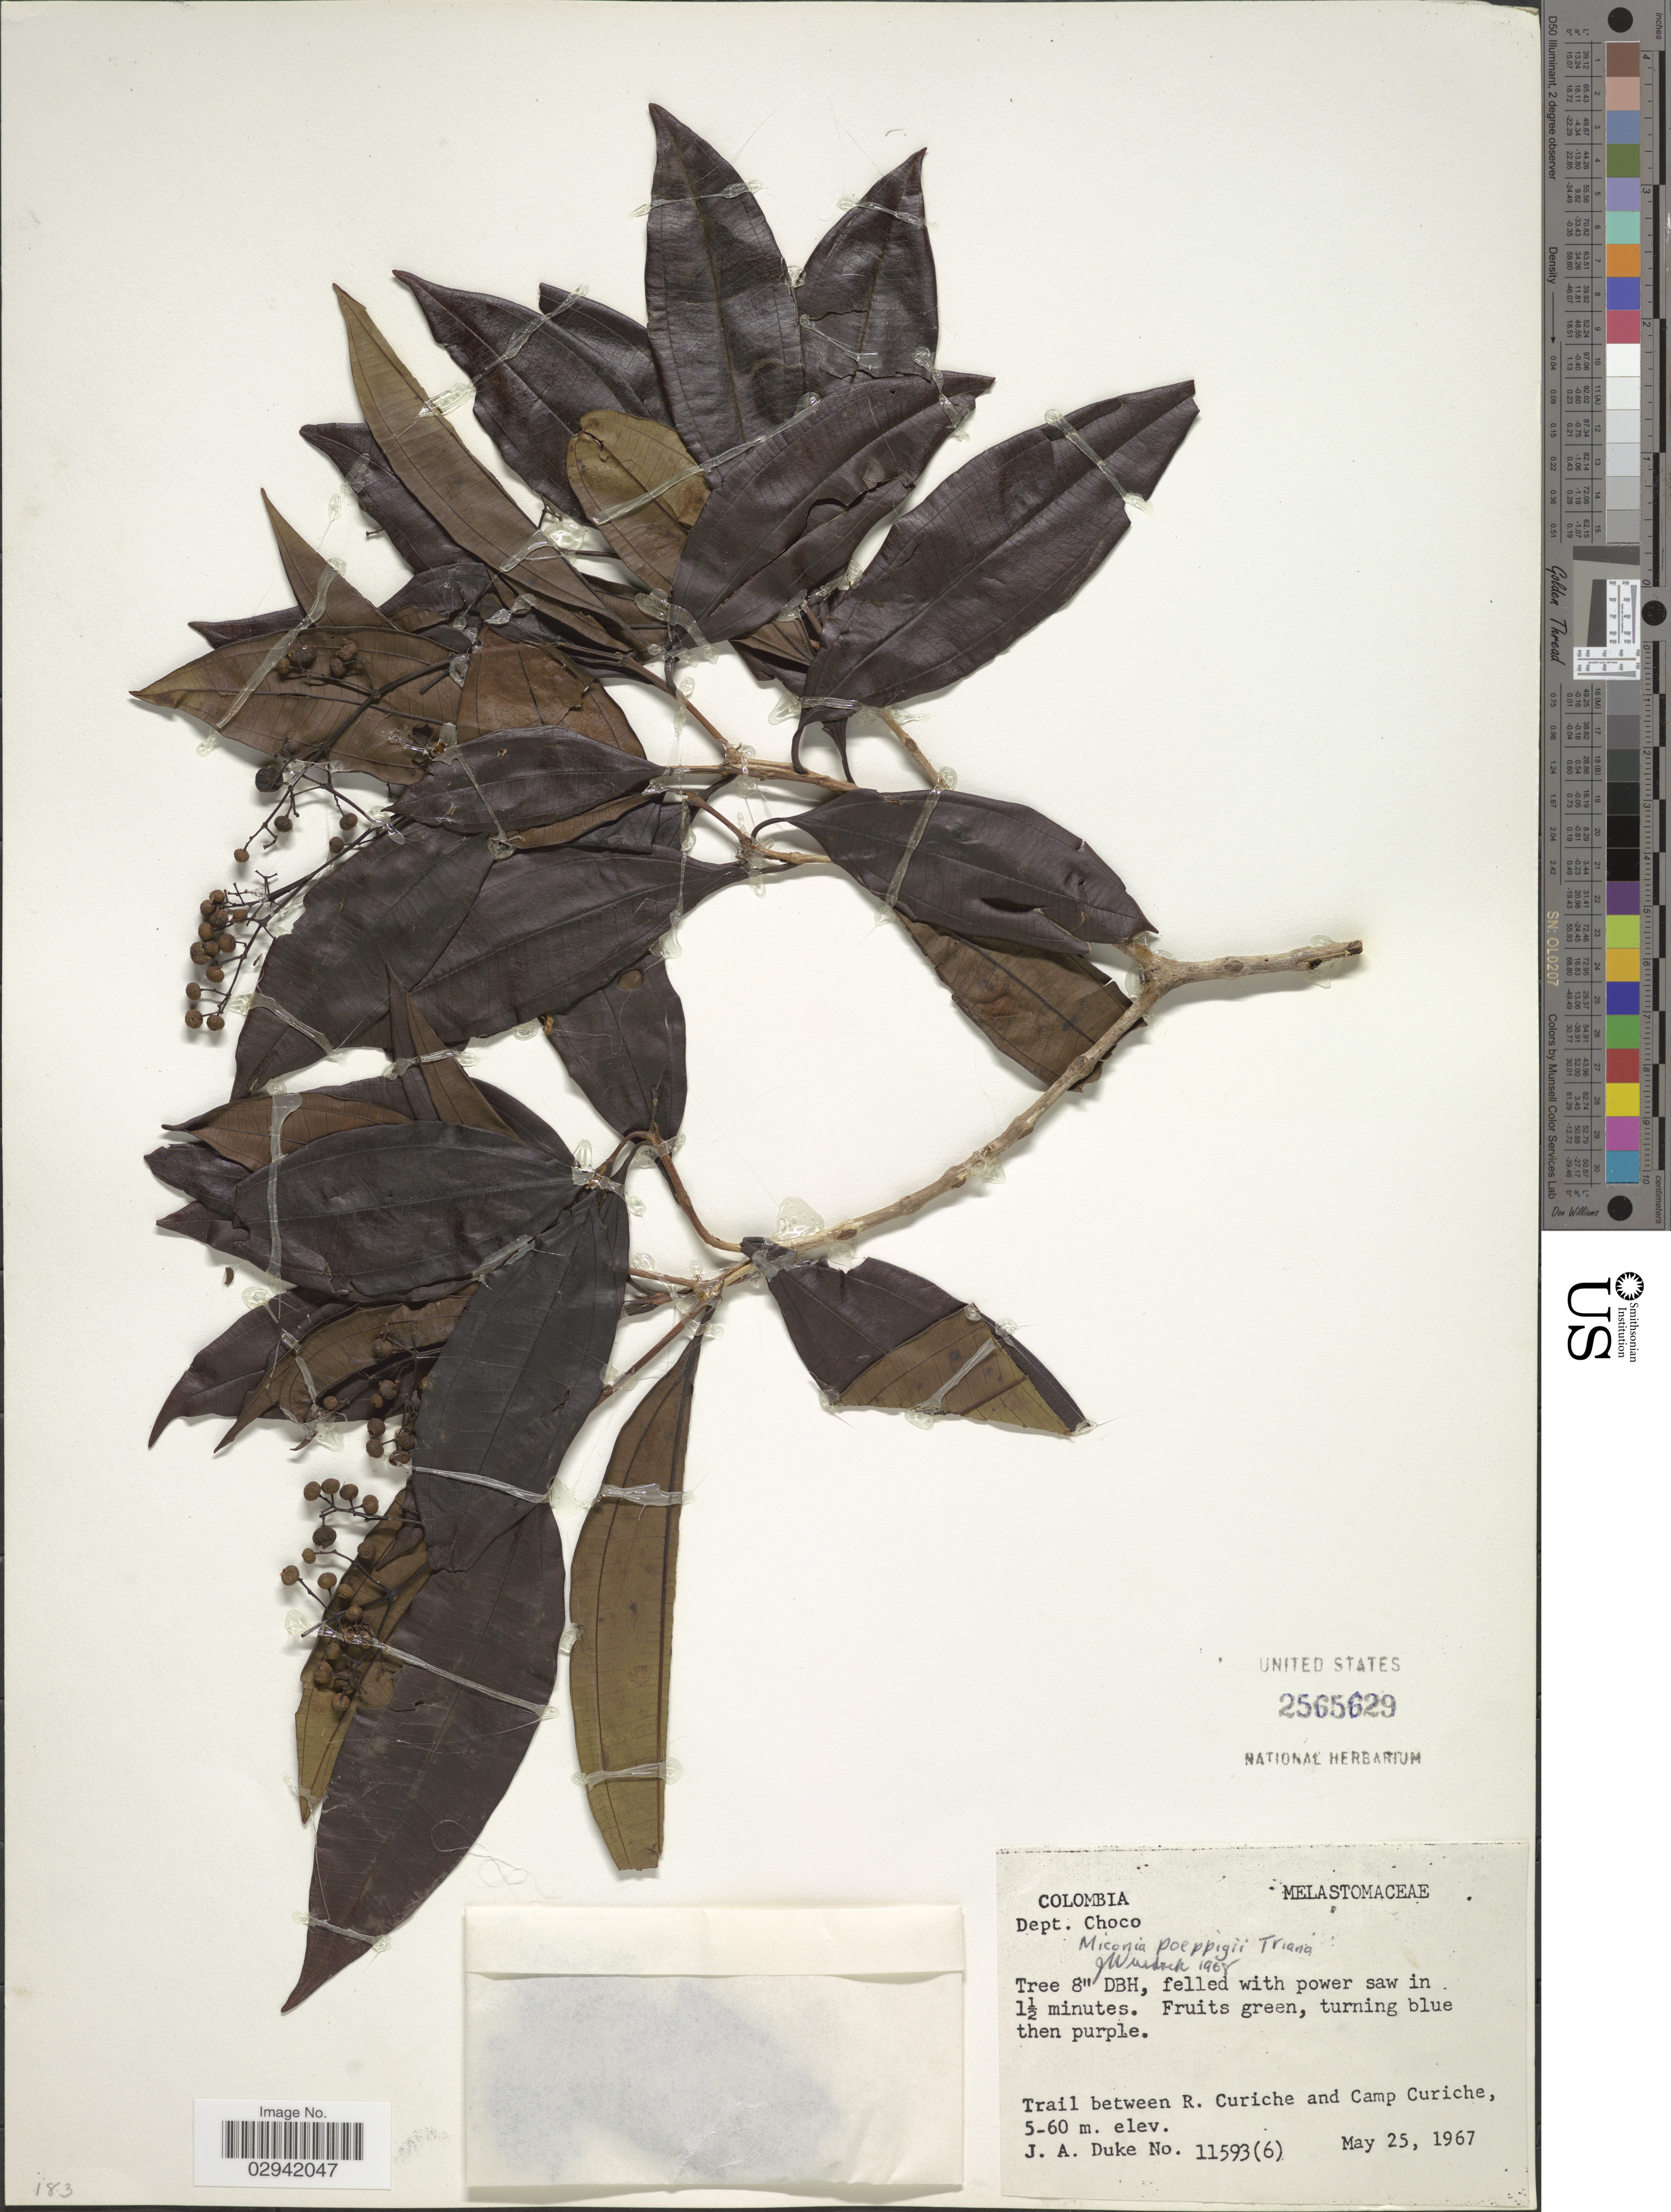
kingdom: Plantae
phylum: Tracheophyta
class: Magnoliopsida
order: Myrtales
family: Melastomataceae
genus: Miconia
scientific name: Miconia poeppigii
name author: Triana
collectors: J. A. Duke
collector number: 11593(6)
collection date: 1967-05-25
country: Colombia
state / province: Chocó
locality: Dept. Choco. Trail between R. Curiche and Camp Curiche.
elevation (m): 5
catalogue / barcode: US 2565629